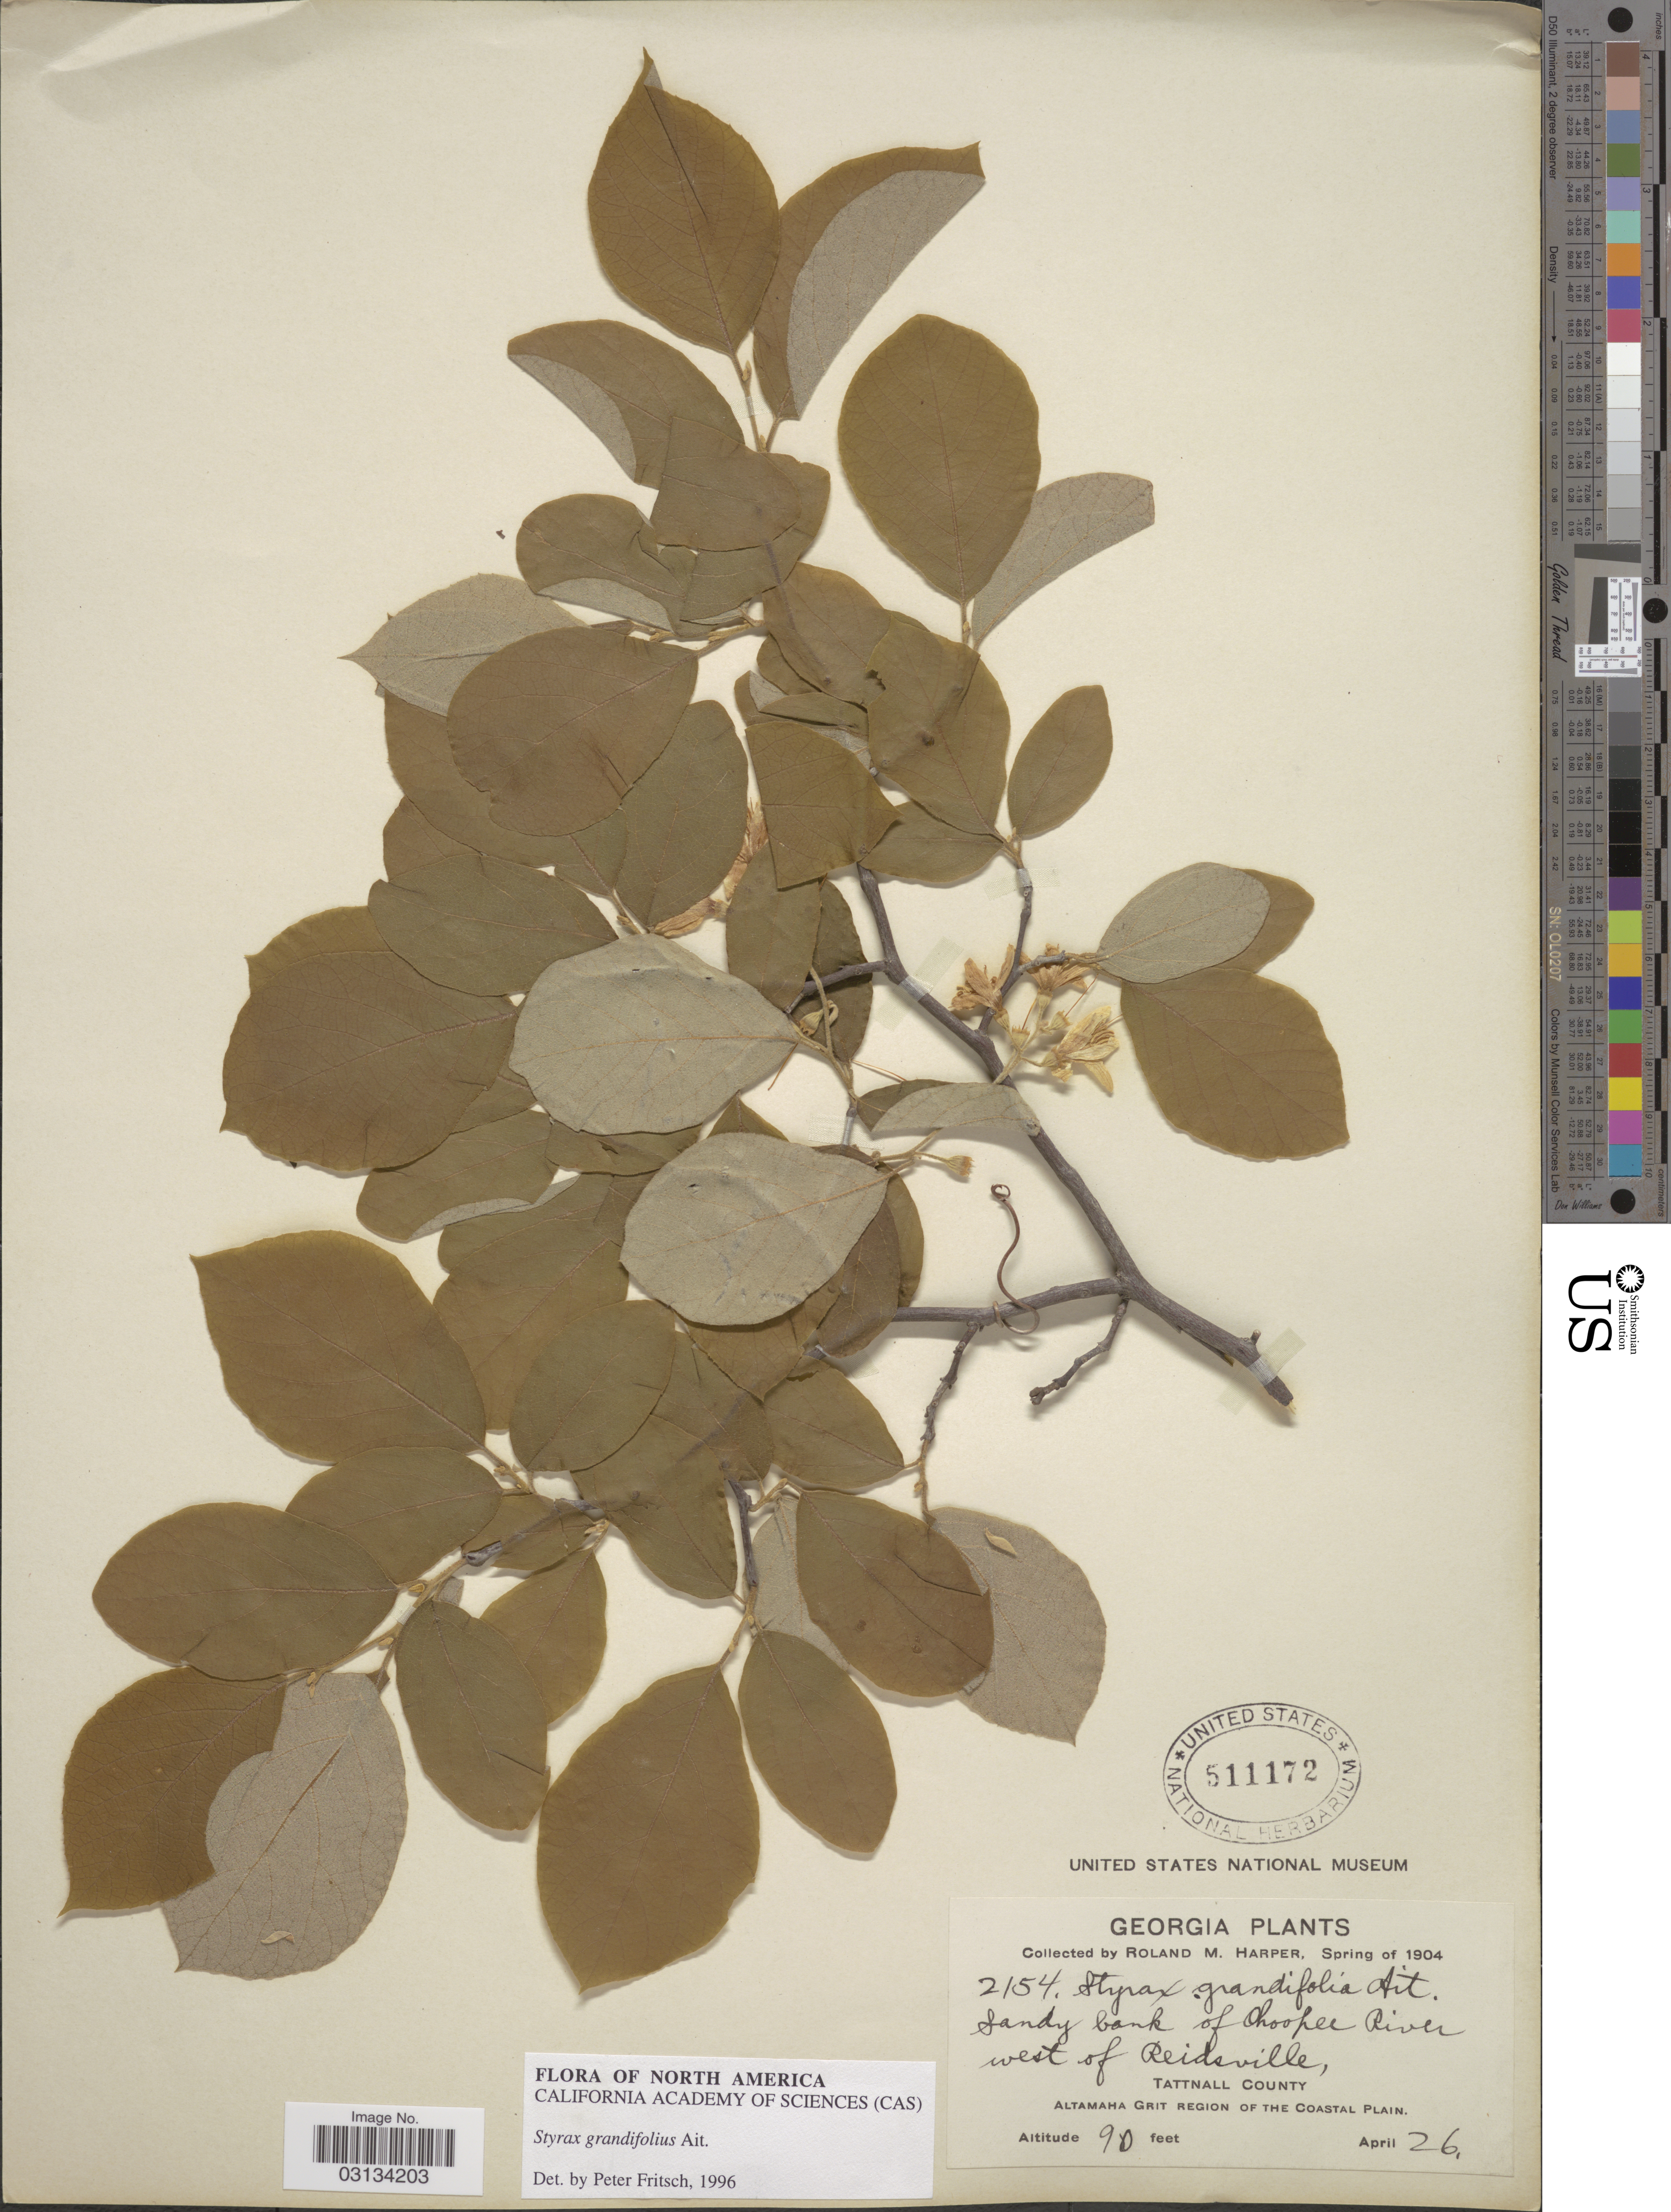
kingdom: Plantae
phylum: Tracheophyta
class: Magnoliopsida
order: Ericales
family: Styracaceae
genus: Styrax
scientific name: Styrax grandifolius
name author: Aiton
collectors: R. M. Harper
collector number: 2154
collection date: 1904-04-26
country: United States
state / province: Georgia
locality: Sandy bank of Ohoopee River west of Riedsville, Tattnall County. Altamaha Grit Region of the Coastal Plain.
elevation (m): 27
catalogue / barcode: US 511172